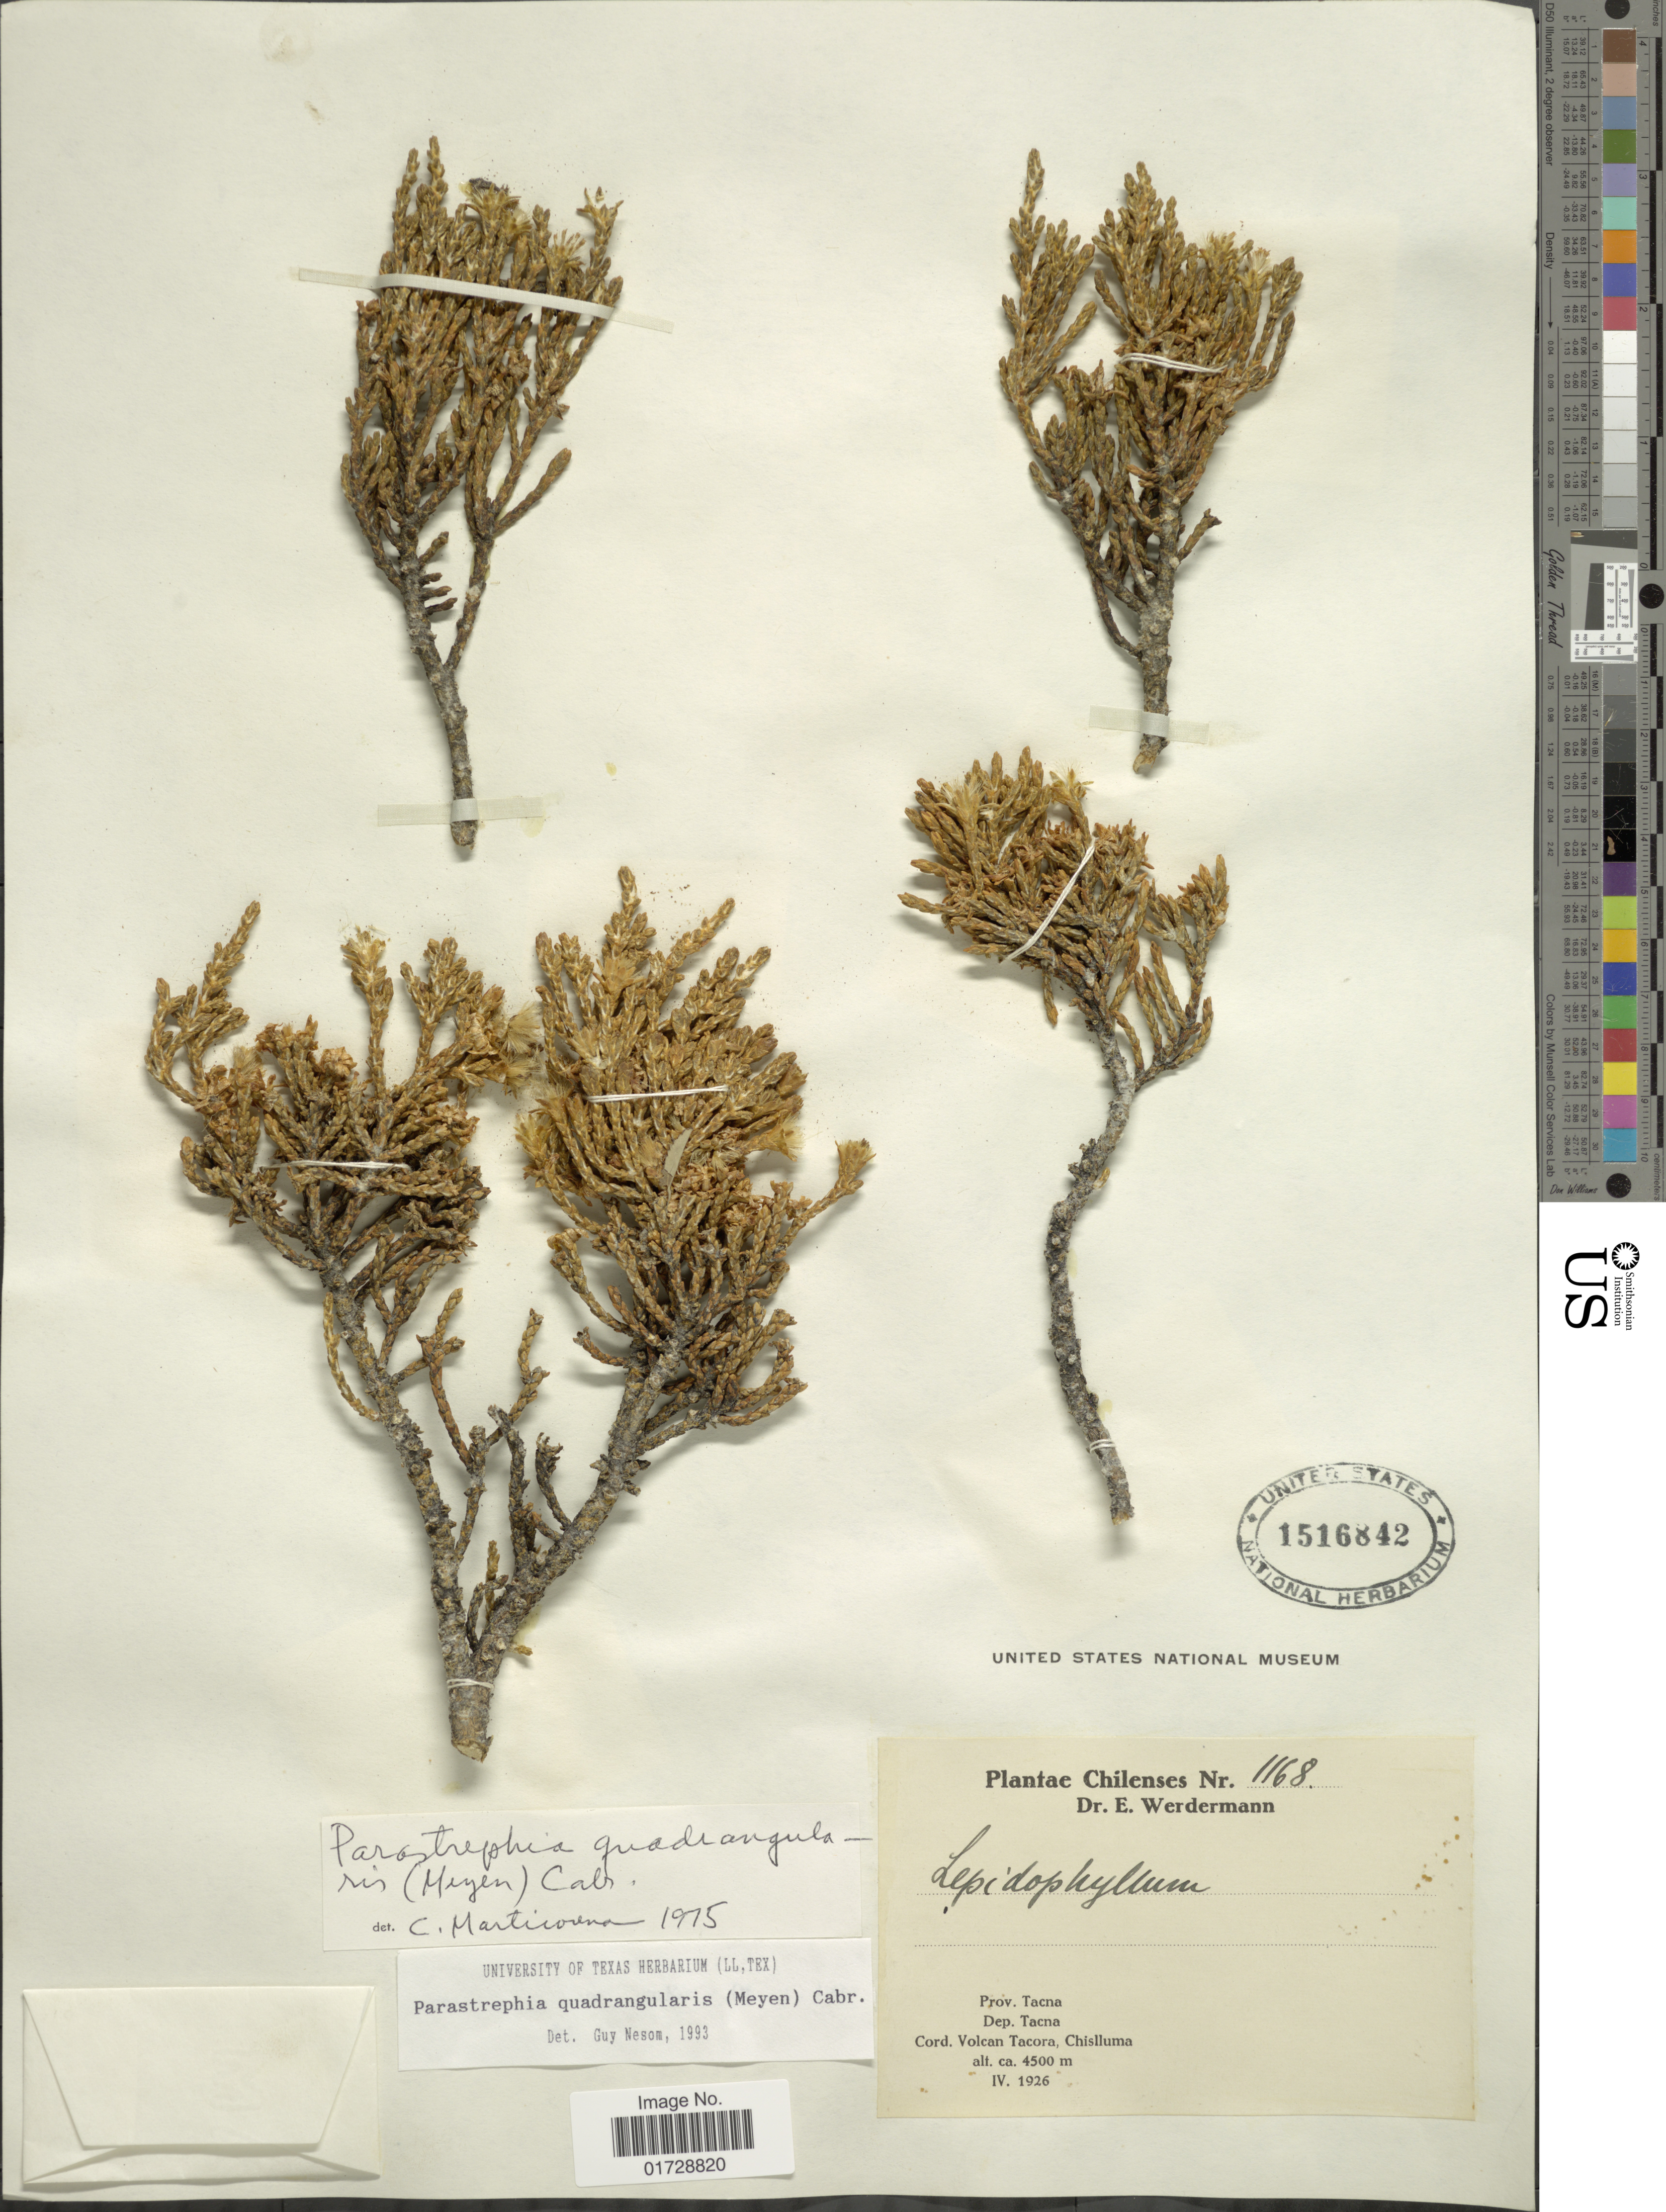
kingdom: Plantae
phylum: Tracheophyta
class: Magnoliopsida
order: Asterales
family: Asteraceae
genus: Parastrephia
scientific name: Parastrephia quadrangularis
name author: (Meyen) Cabrera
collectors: E. Werdermann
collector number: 1168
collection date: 1926-04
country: Peru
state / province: Tacna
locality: Dep. Tacna, Cord. Volcan Tacora, Chislluma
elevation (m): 4500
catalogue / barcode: US 1516842